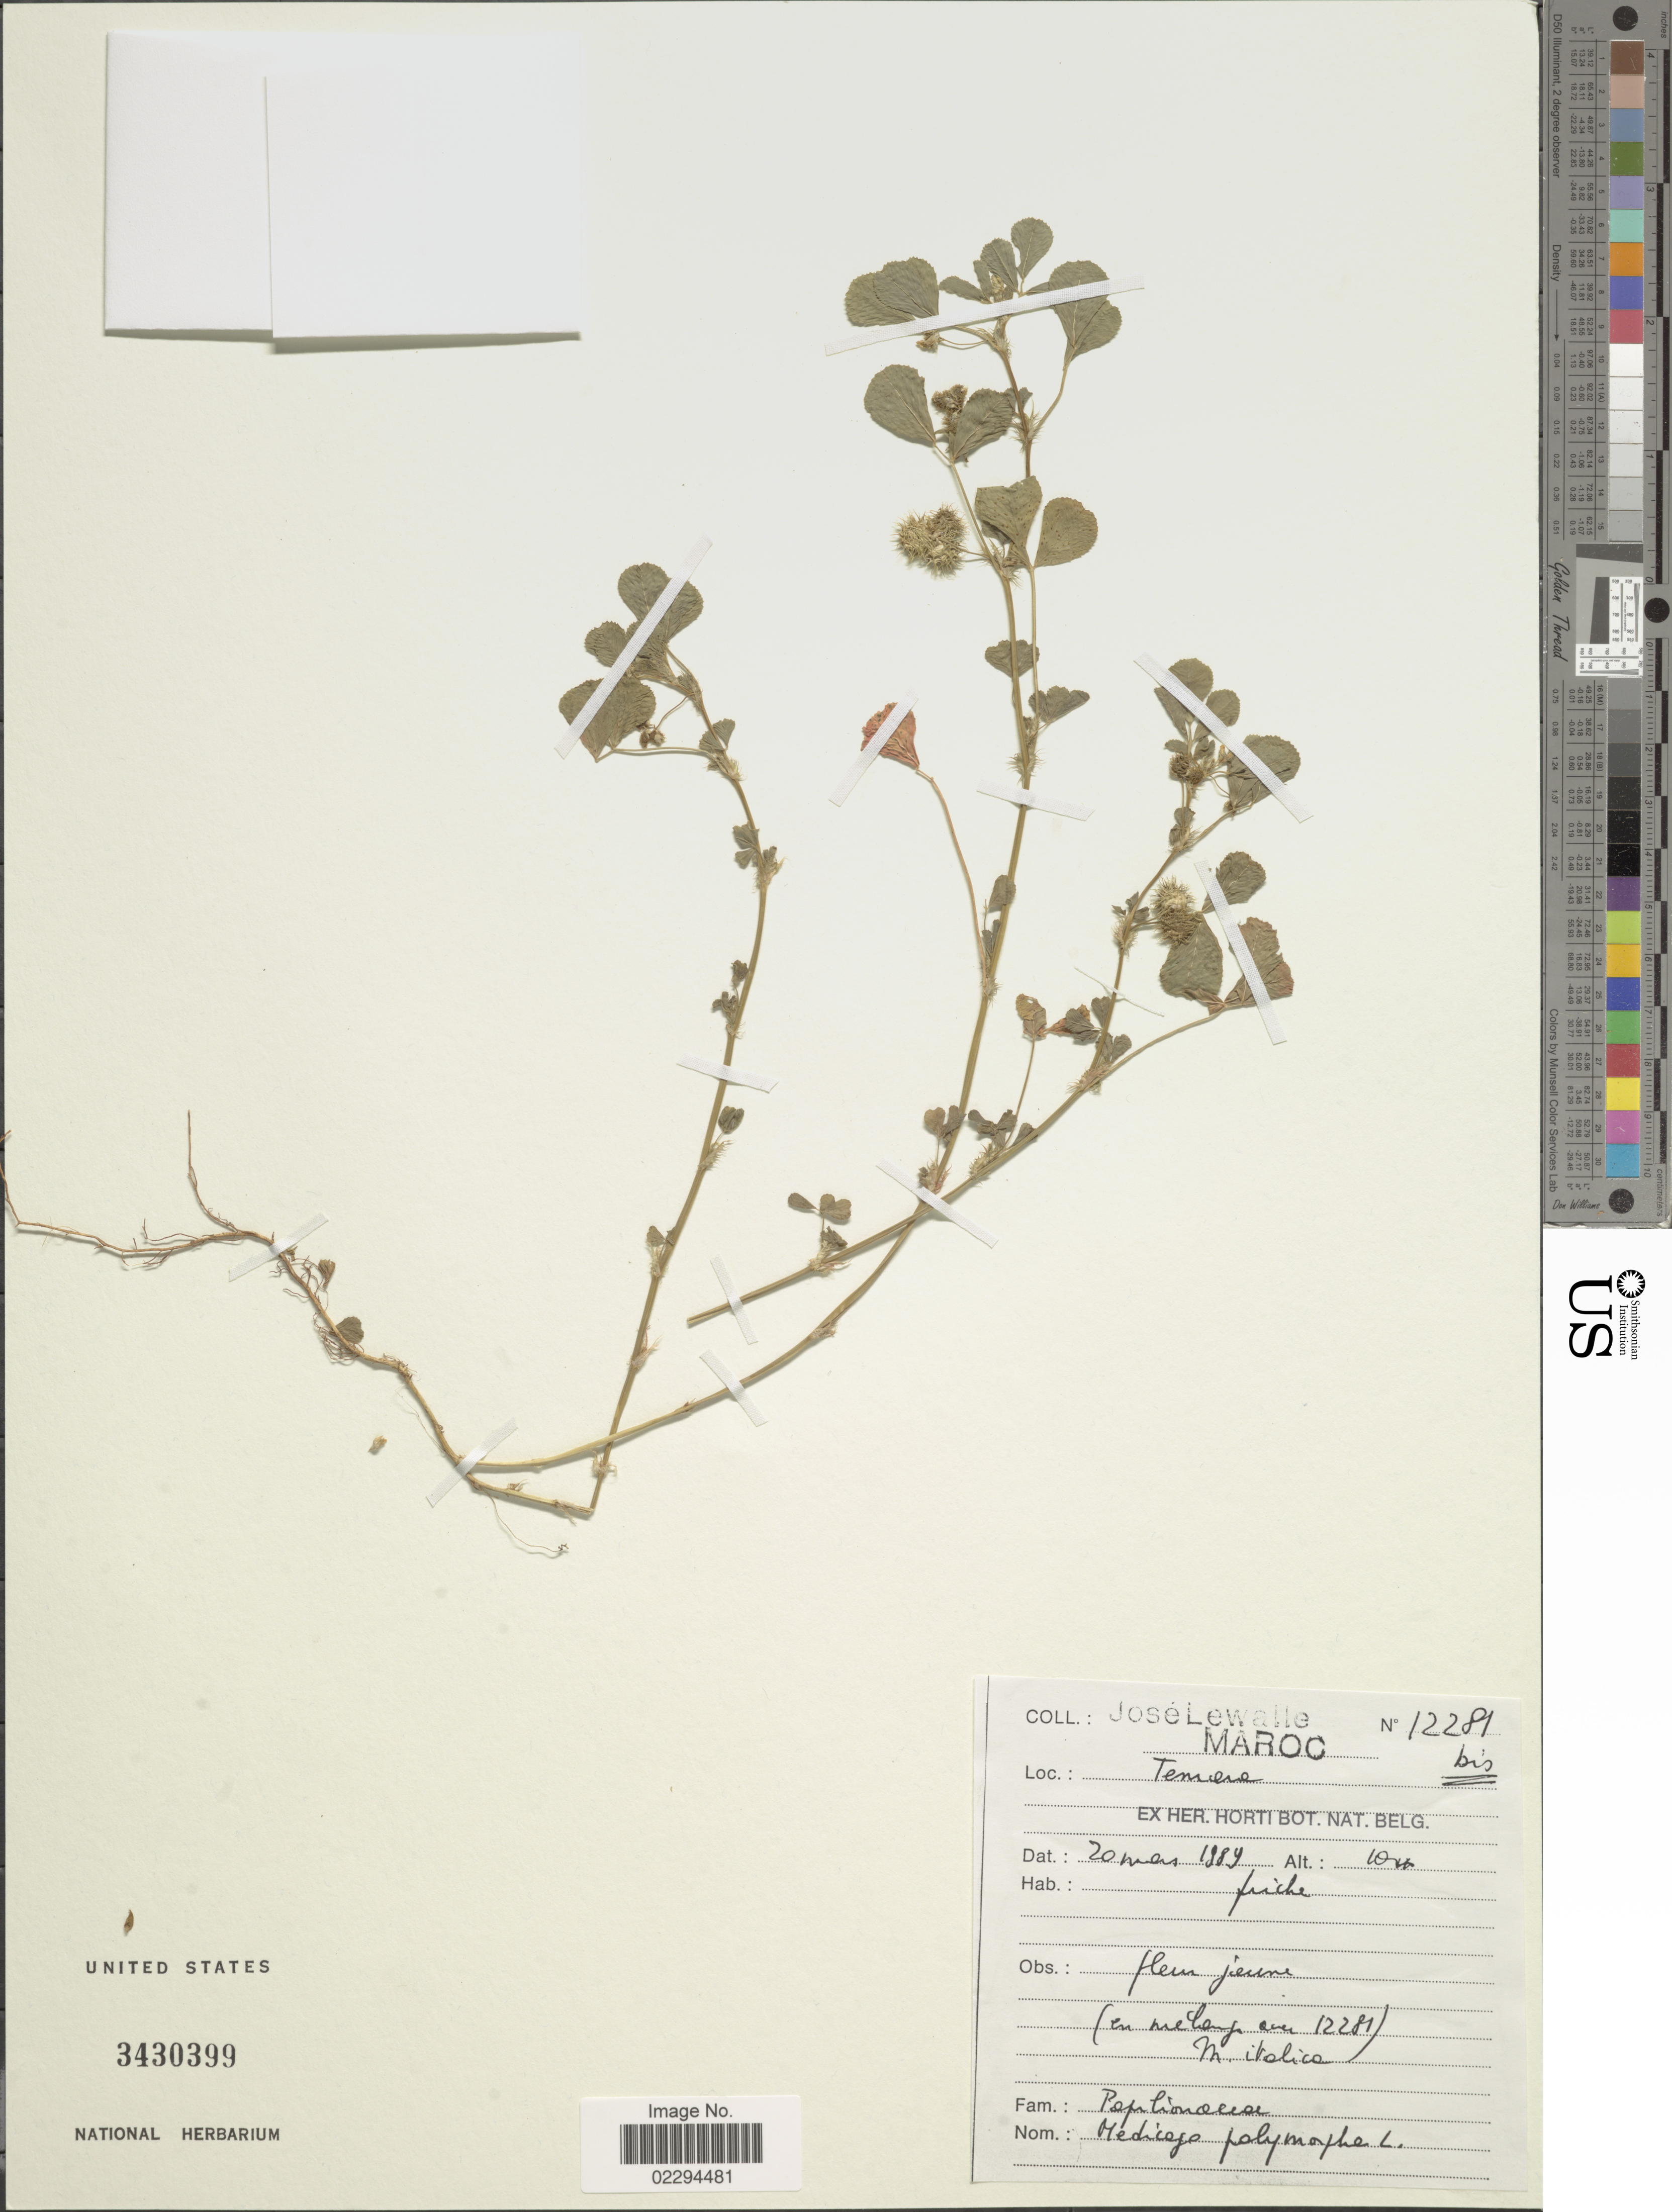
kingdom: Plantae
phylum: Tracheophyta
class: Magnoliopsida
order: Fabales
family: Fabaceae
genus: Medicago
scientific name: Medicago polymorpha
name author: L.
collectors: J. Lewalle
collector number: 12281bis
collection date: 1989-03-20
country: Morocco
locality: Temara.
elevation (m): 10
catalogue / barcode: US 3430399